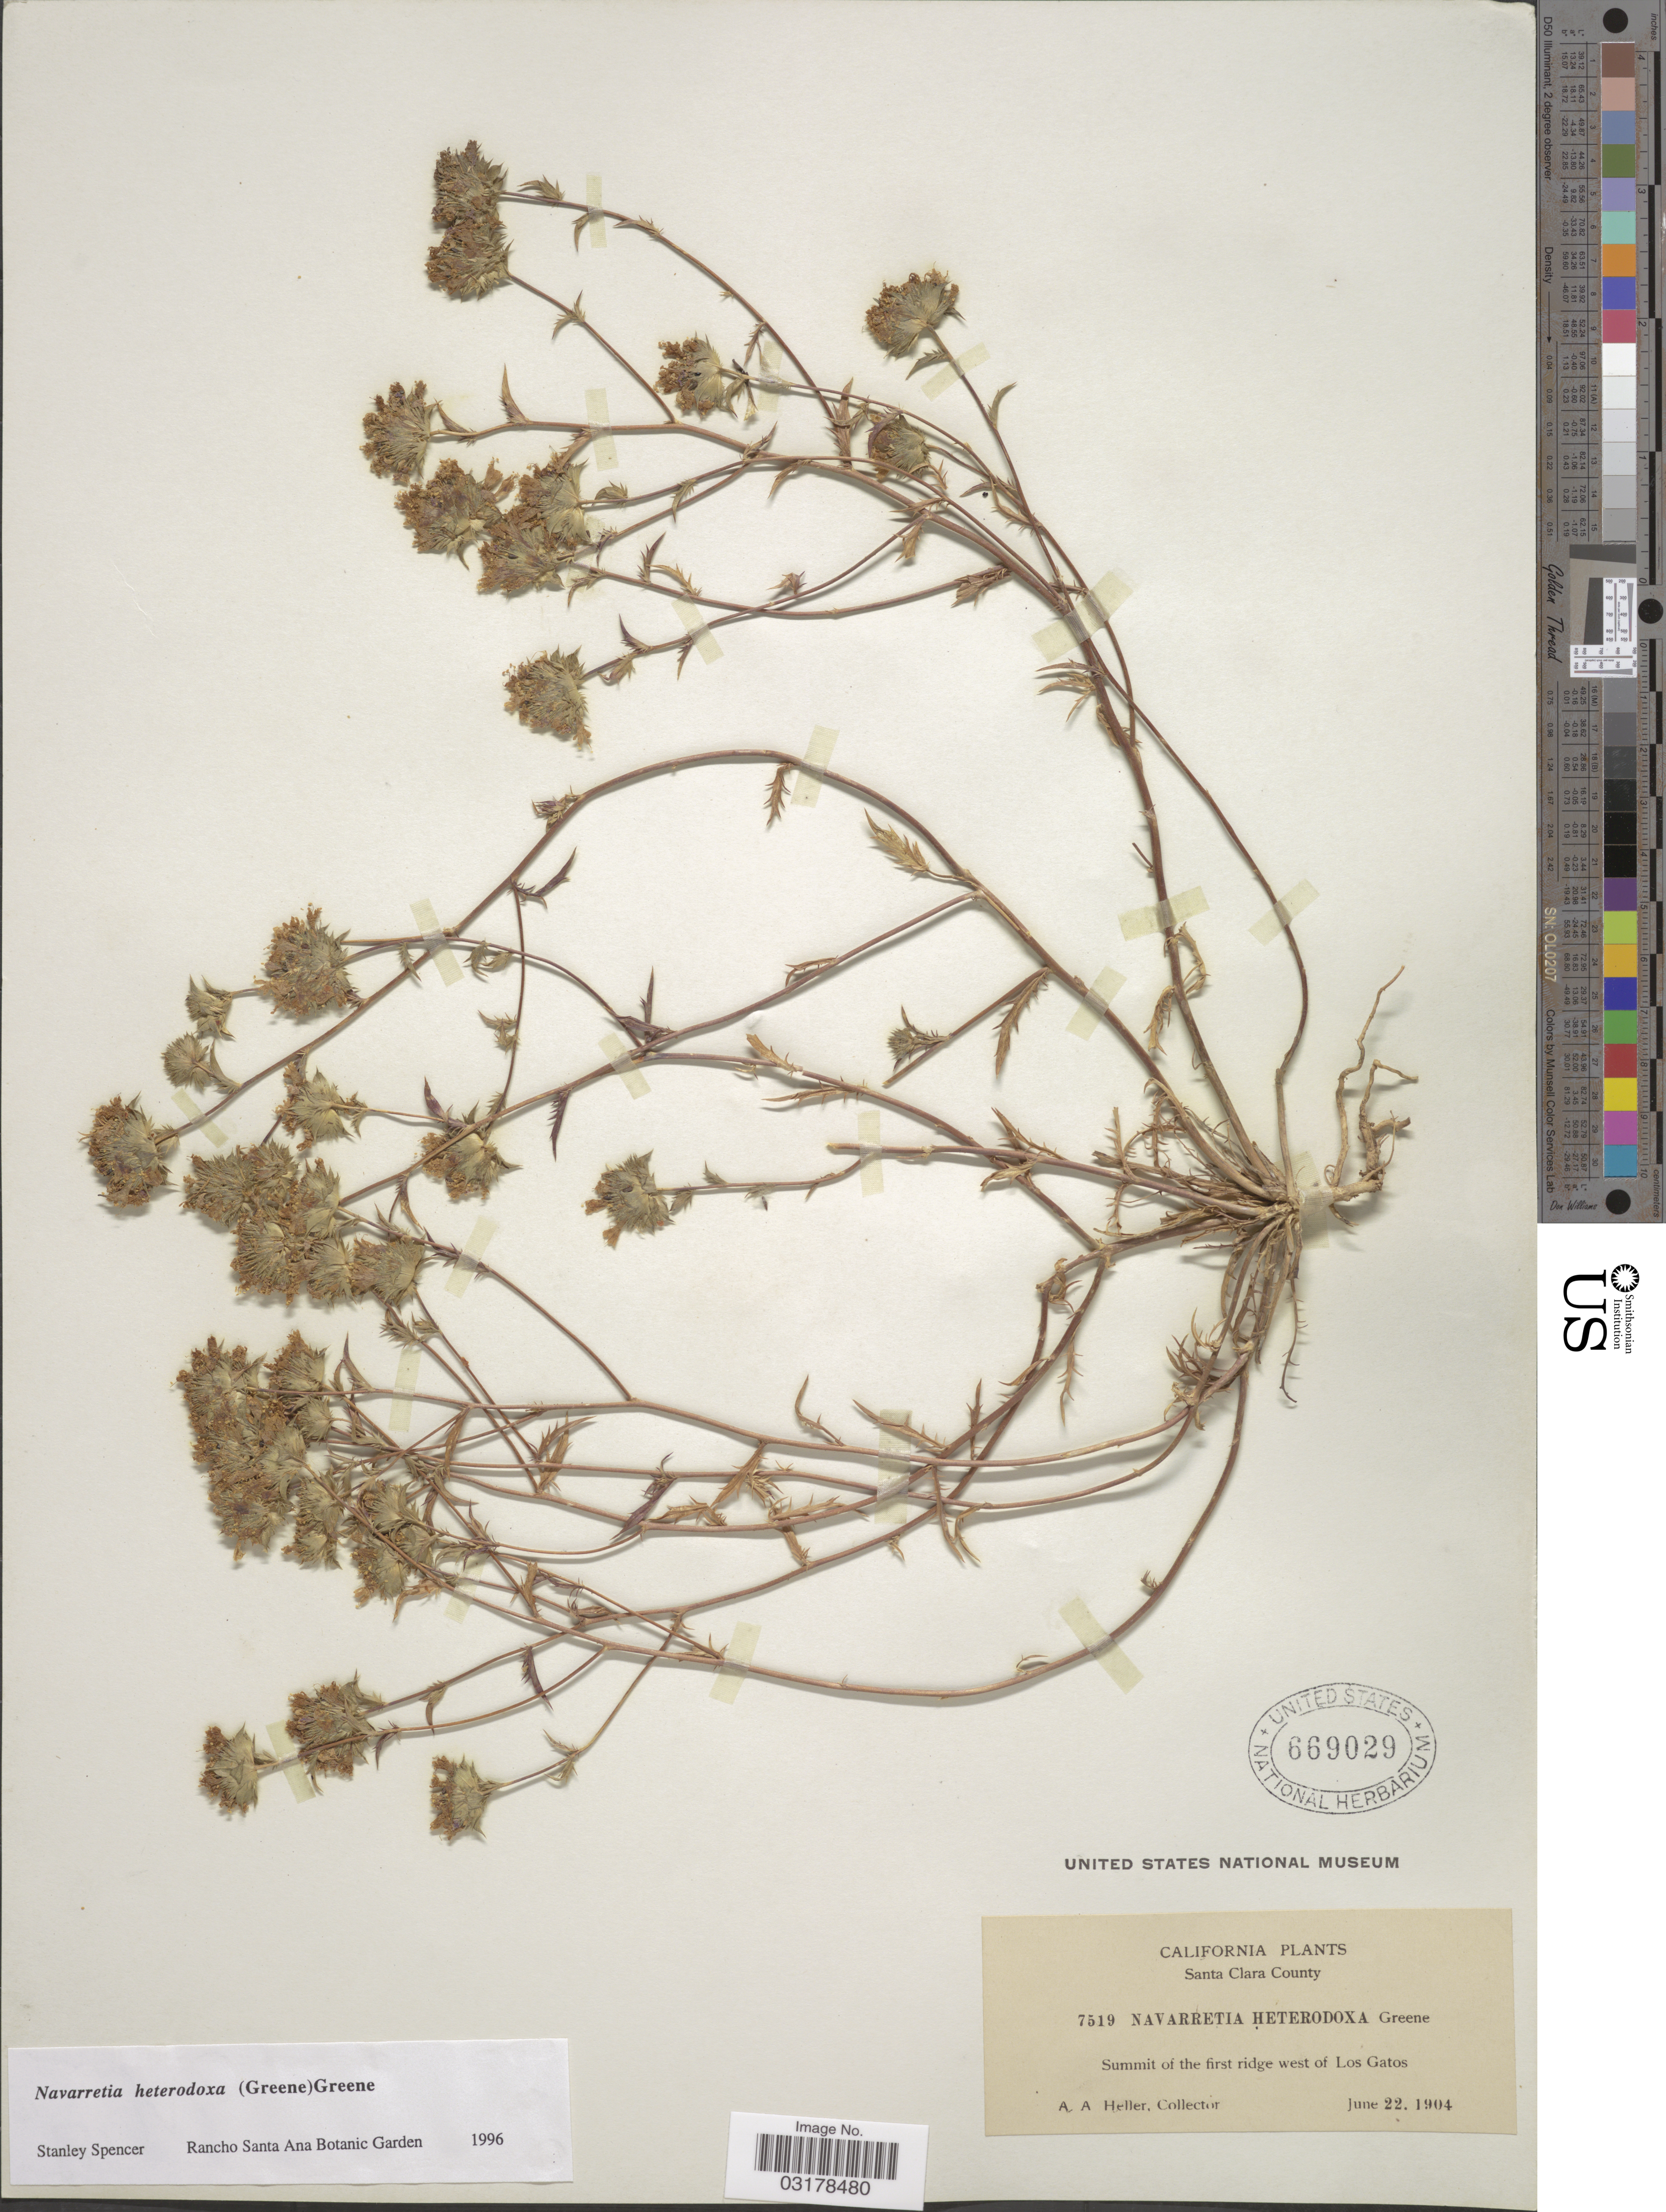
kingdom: Plantae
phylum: Tracheophyta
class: Magnoliopsida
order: Ericales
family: Polemoniaceae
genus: Navarretia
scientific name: Navarretia heterodoxa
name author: (S.W. Greene) S.W. Greene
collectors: A. A. Heller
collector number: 7519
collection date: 1904-06-22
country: United States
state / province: California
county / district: Santa Clara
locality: Santa Clara County. Summit of the first ridge west of Los Gatos.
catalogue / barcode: US 669029